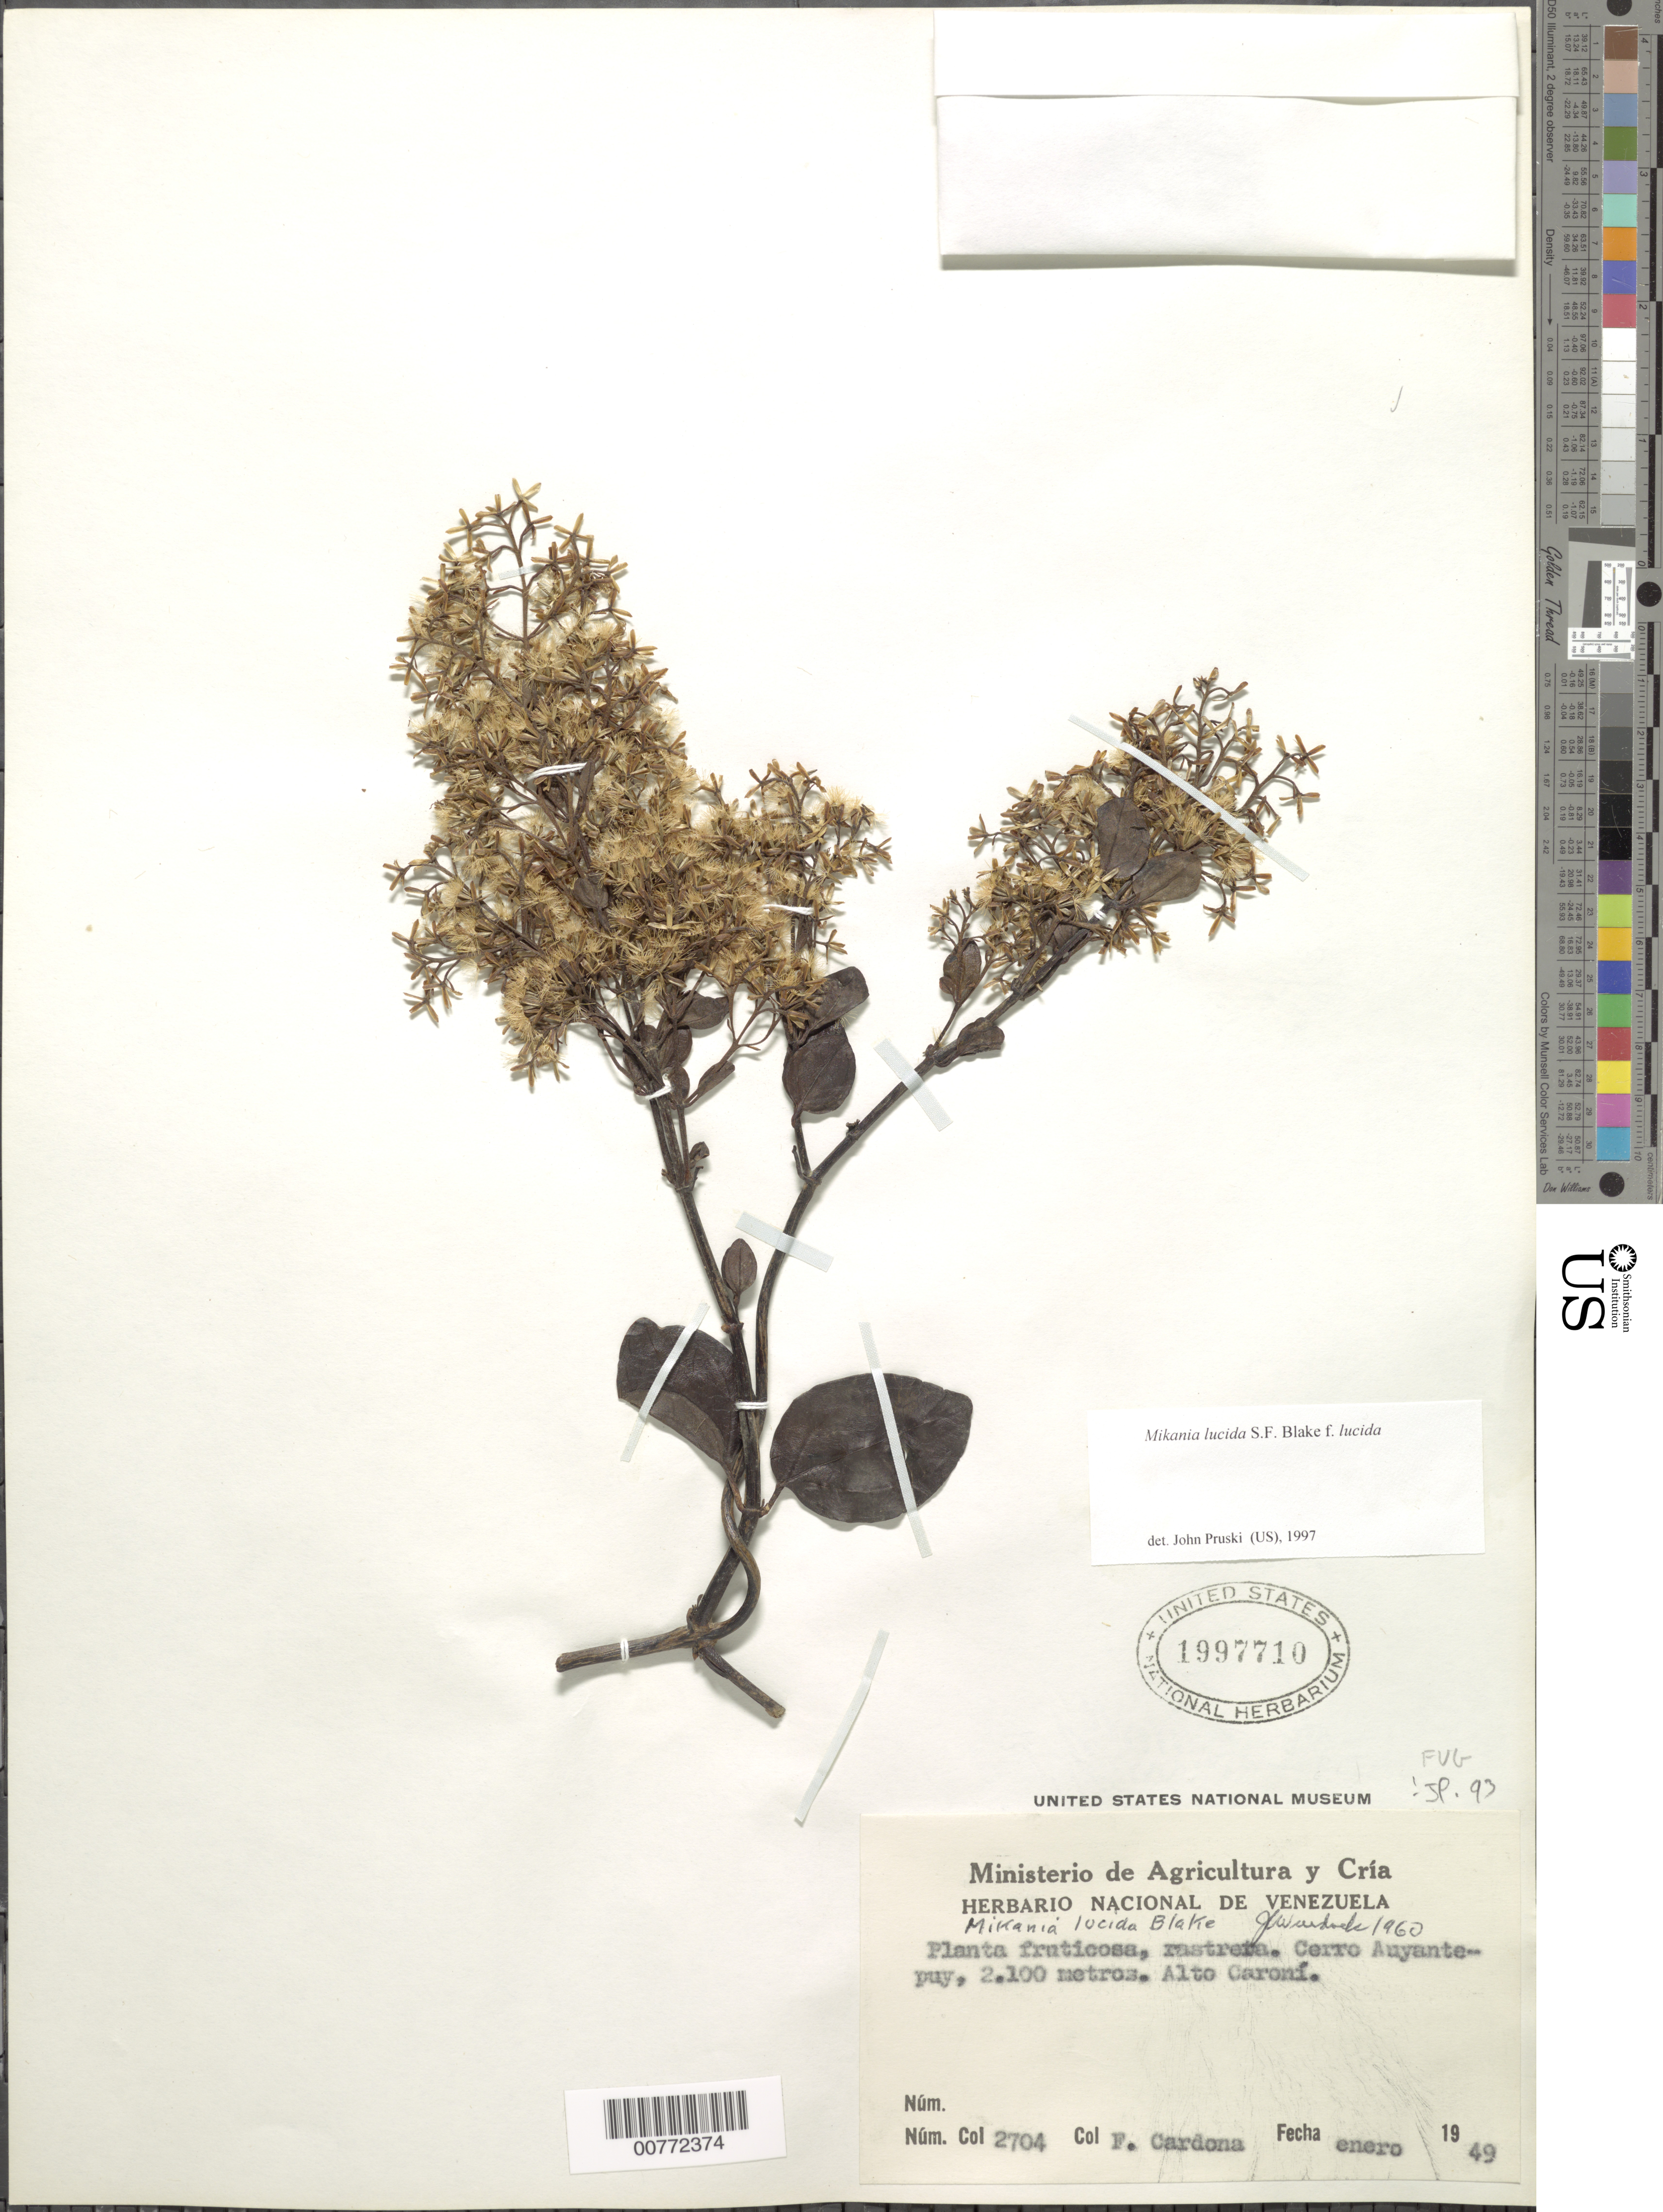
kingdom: Plantae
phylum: Tracheophyta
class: Magnoliopsida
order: Asterales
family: Asteraceae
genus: Mikania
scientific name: Mikania lucida f. lucida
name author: S.F. Blake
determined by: Wurdack, John J., (US), US (UNITED STATES)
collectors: F. Cardona Puig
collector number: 2704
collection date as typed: Jan-49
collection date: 1949-01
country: Venezuela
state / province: Bolívar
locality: Cerro Auyantepuí, Alto Río Caroní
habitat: Rastrera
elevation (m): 2100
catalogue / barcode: US 1997710